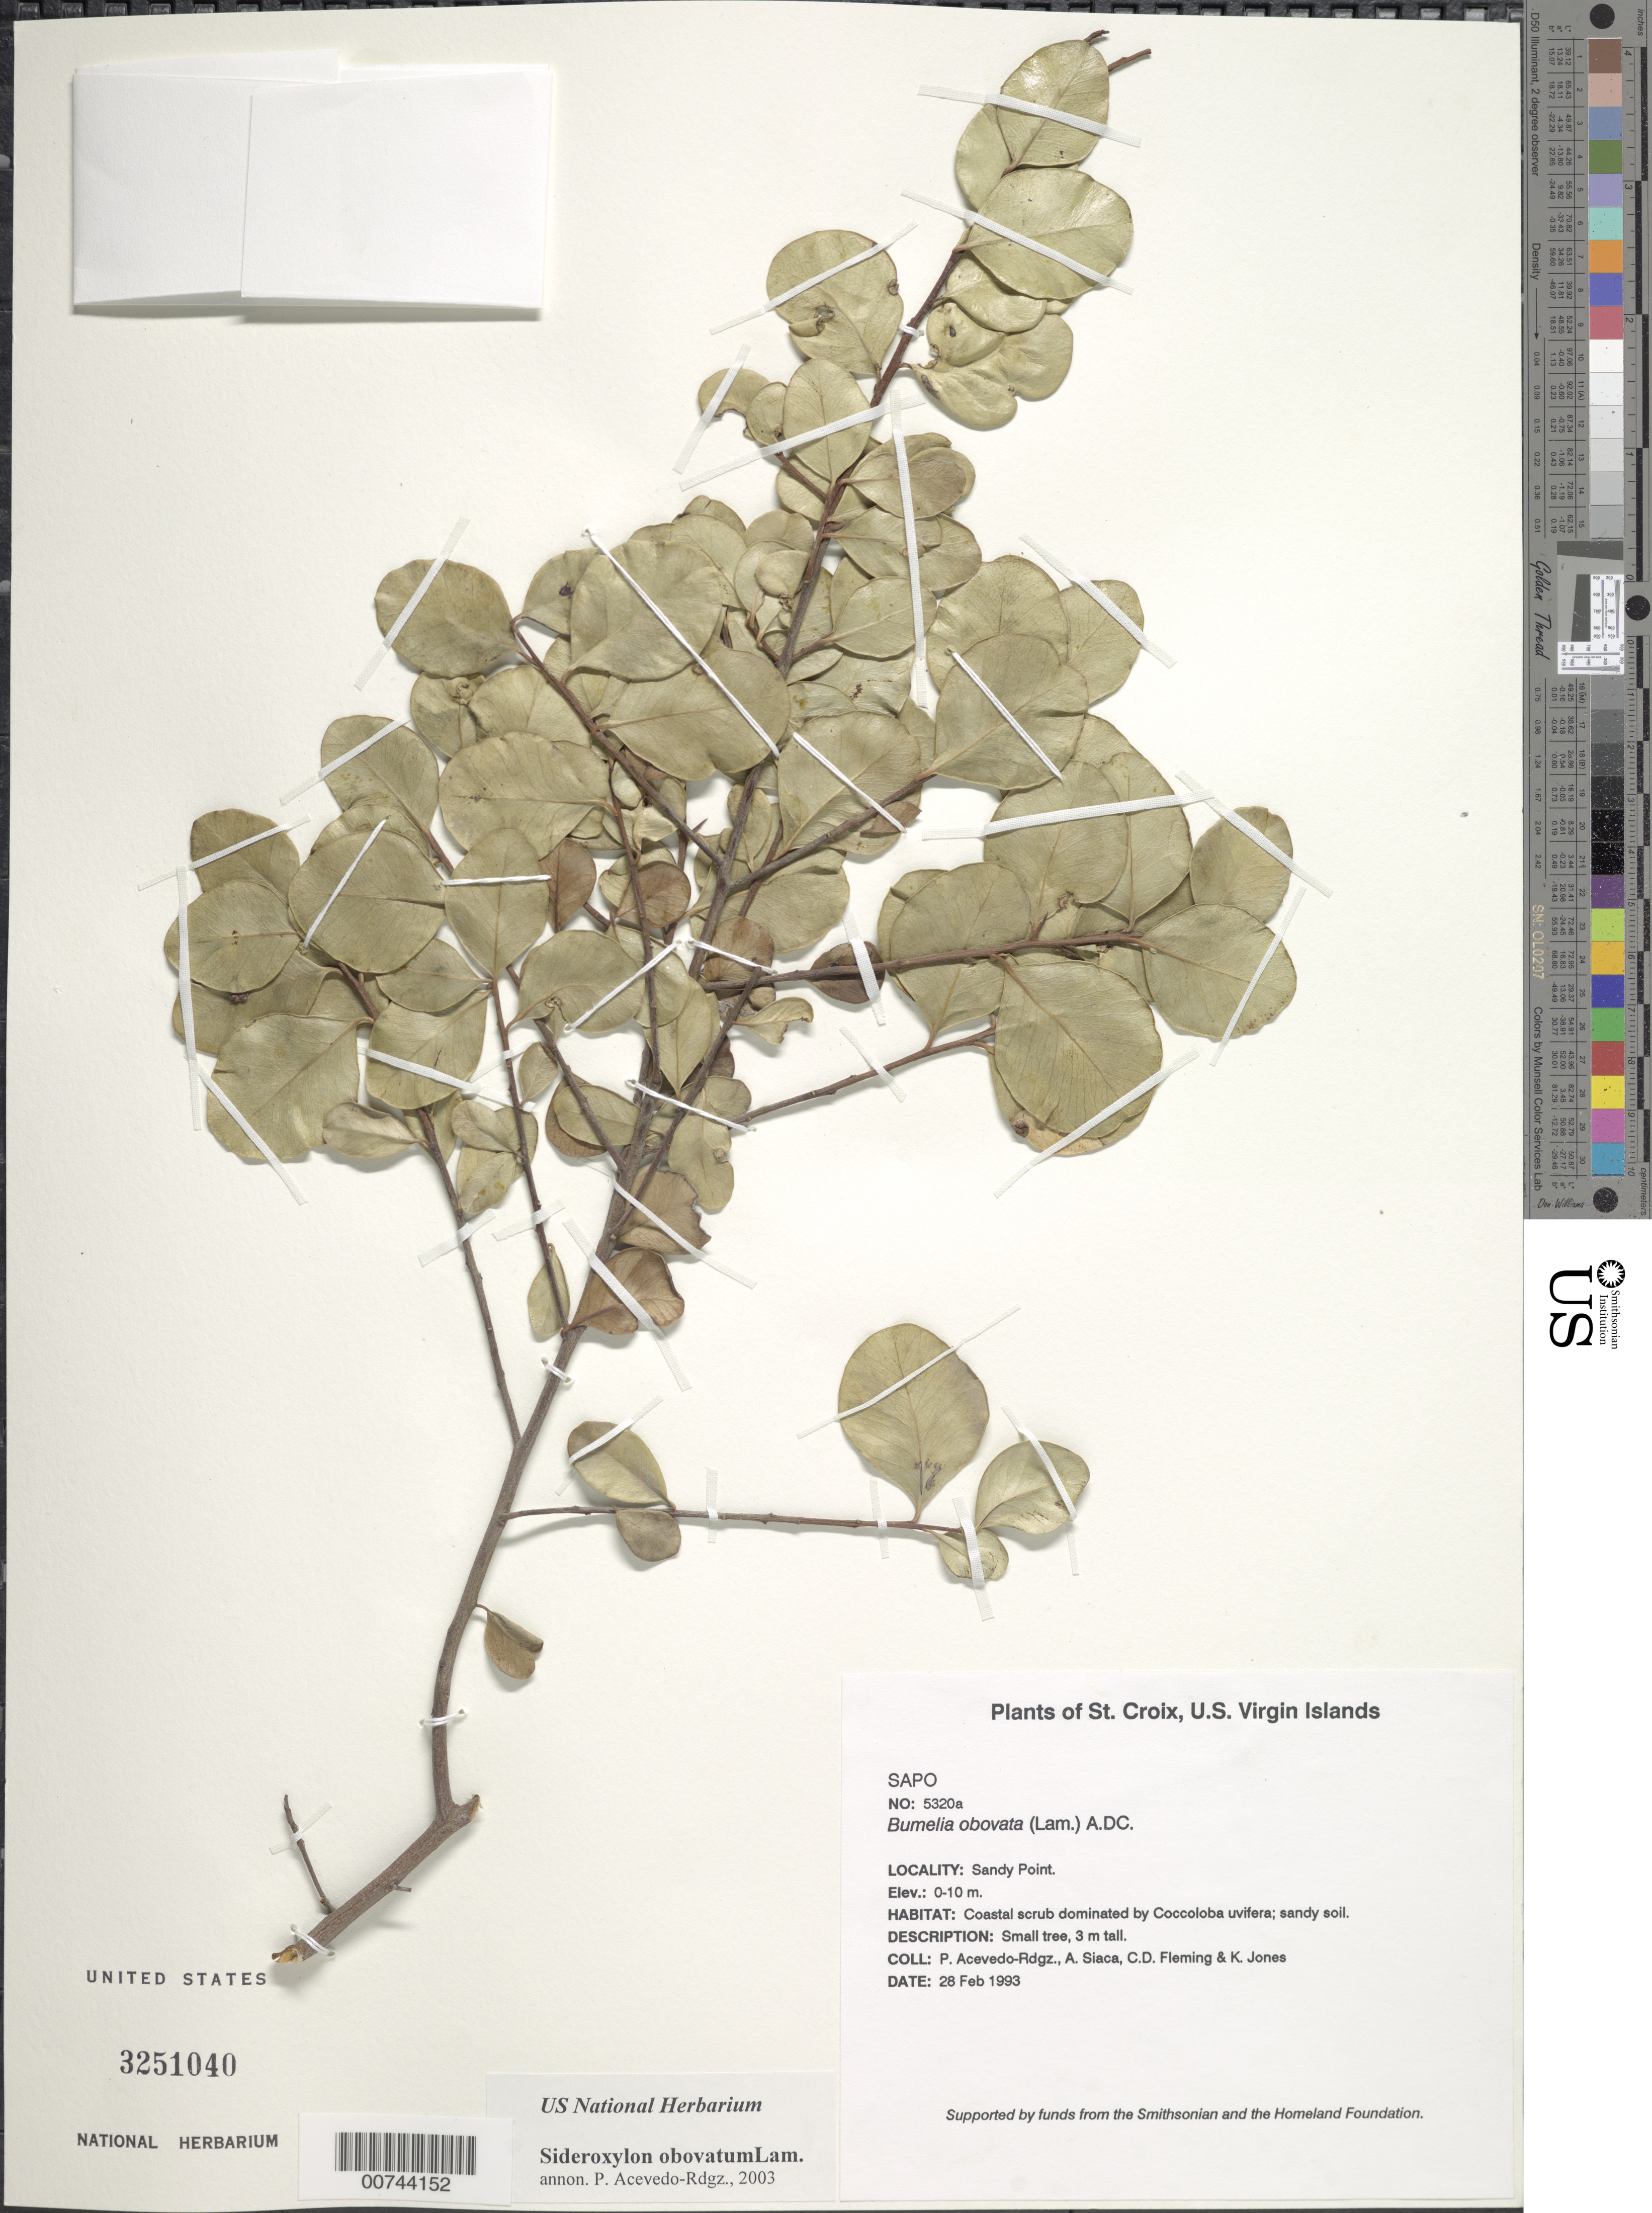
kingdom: Plantae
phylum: Tracheophyta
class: Magnoliopsida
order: Ericales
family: Sapotaceae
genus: Sideroxylon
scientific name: Sideroxylon obovatum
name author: Lam.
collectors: P. Acevedo-Rodr., A. Siaca, C. Fleming & K. Jones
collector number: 5320 a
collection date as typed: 28 Feb 1993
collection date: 1993-02-28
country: U.S. Virgin Islands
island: St. Croix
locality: Sandy Point.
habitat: Coastal scrub dominated by Coccoloba uvifera; sandy soil.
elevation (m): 0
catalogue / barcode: US 3251040